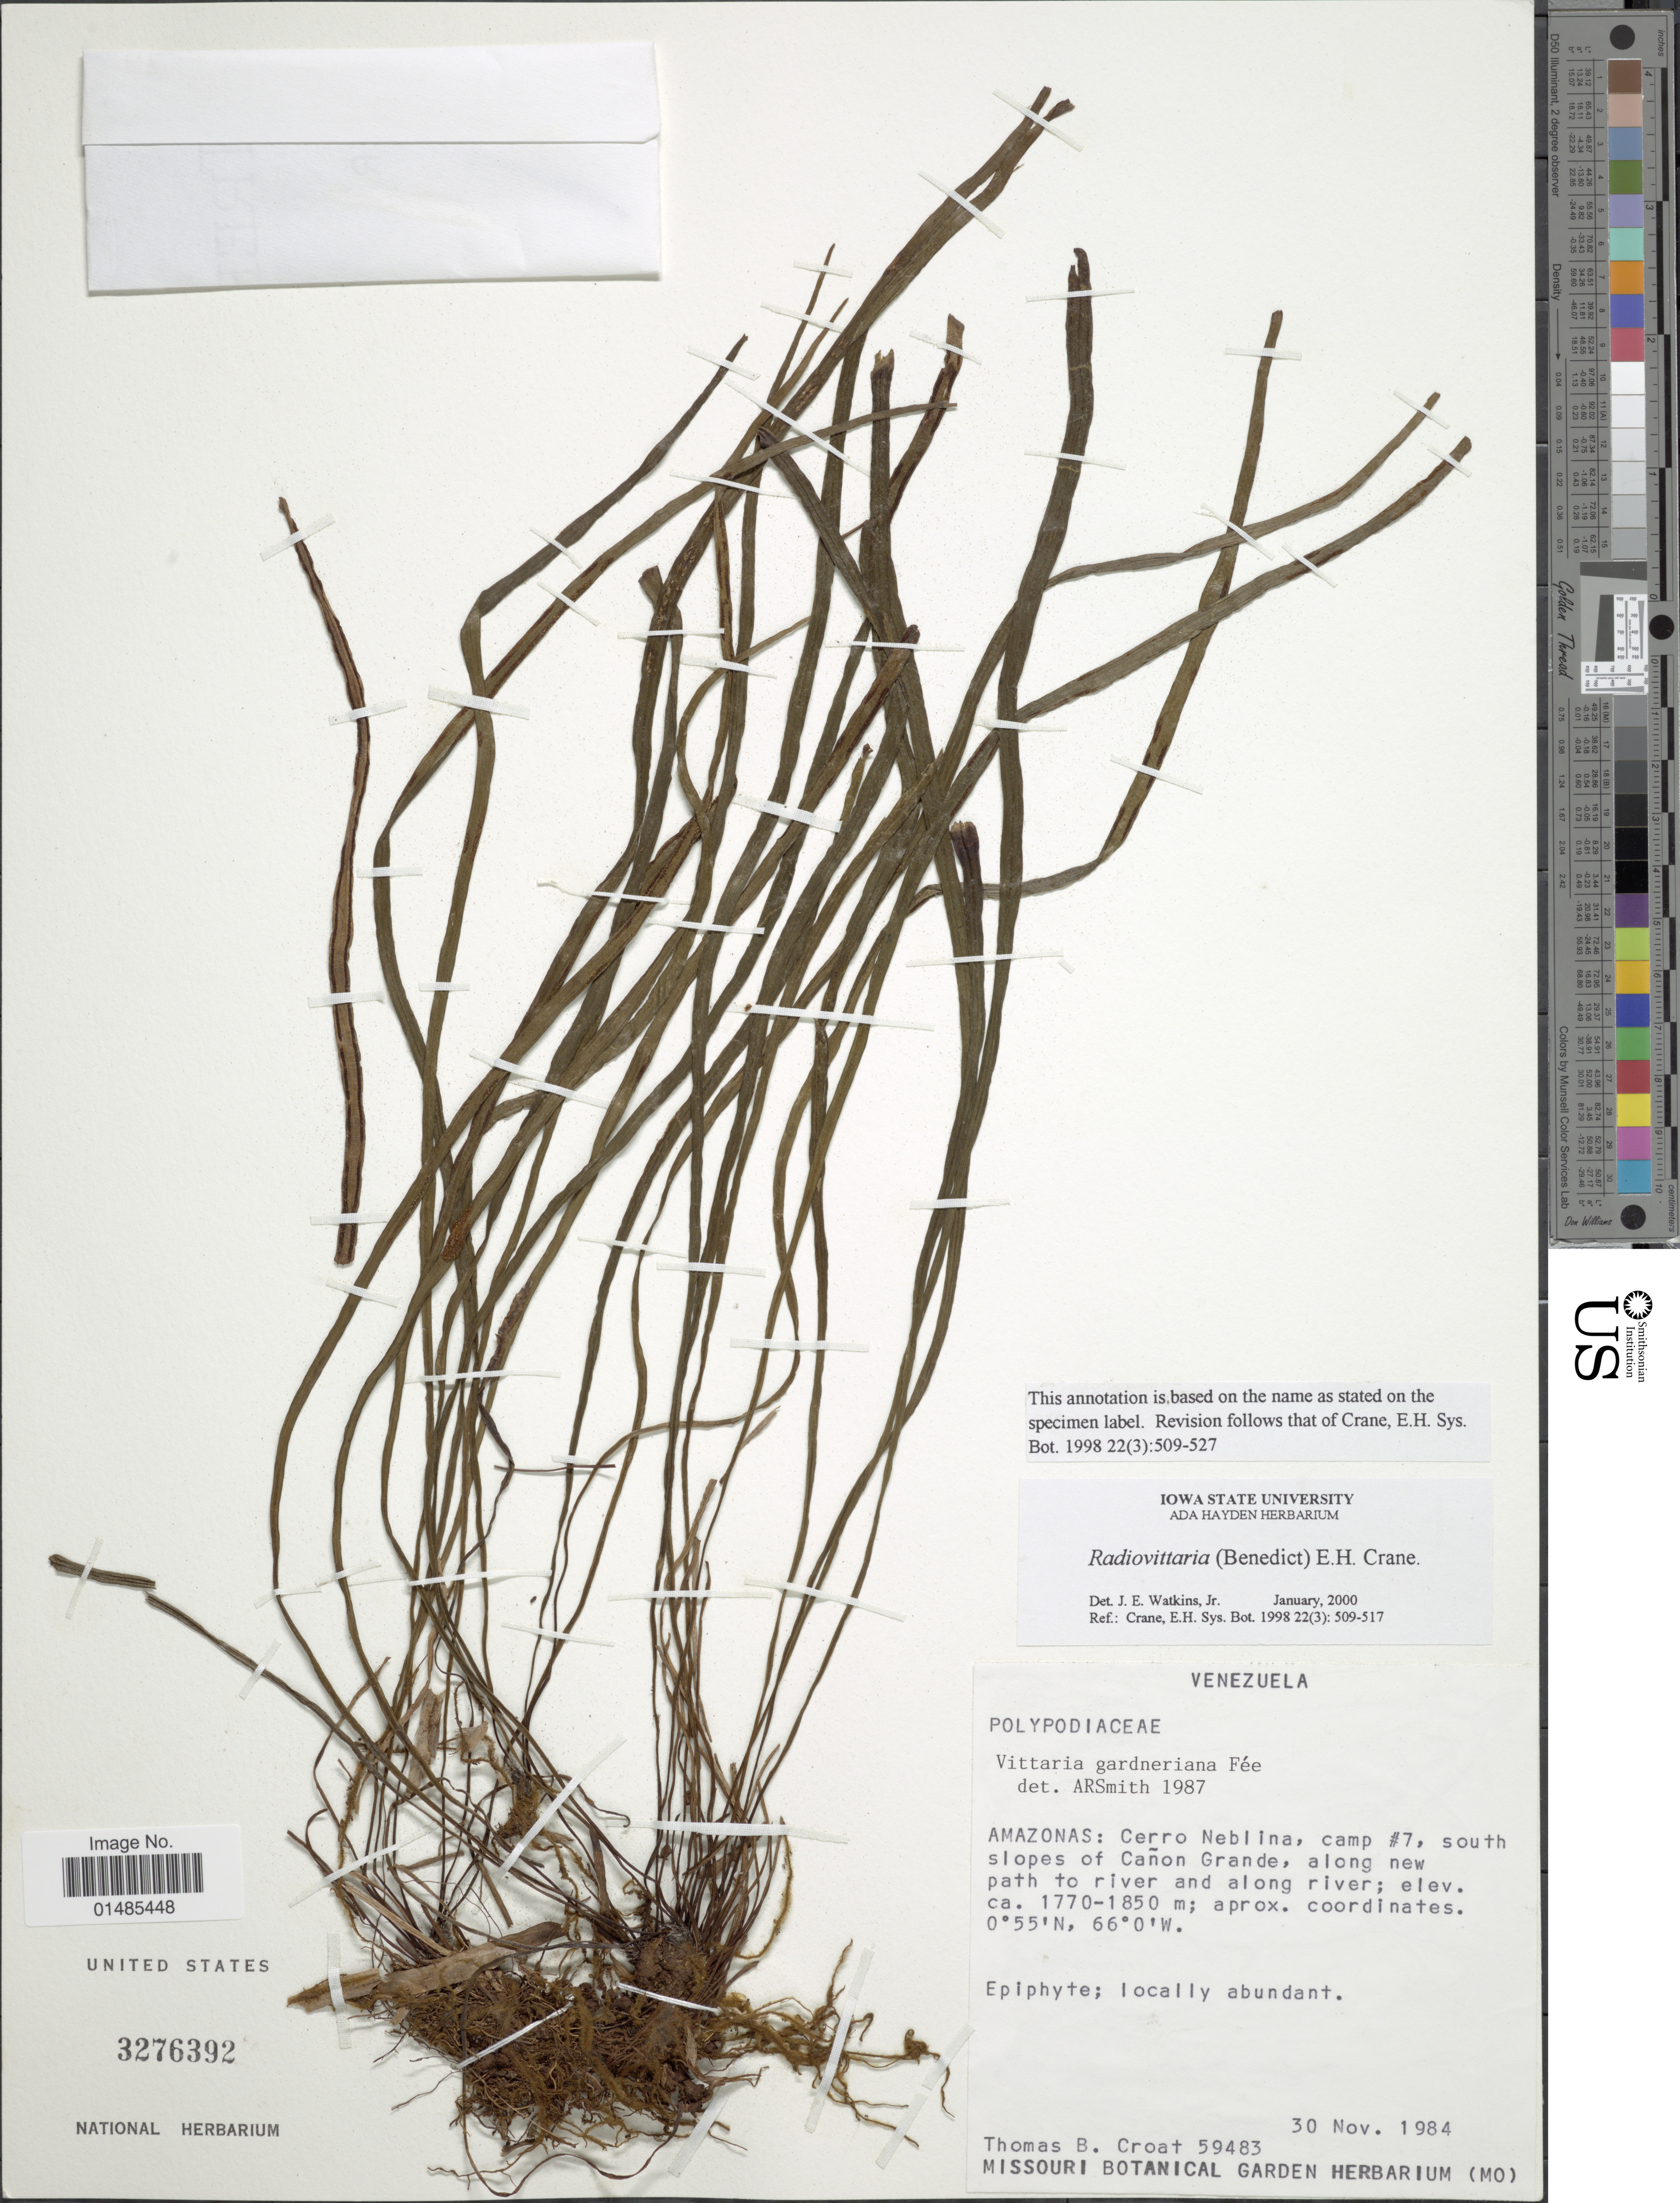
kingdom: Plantae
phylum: Tracheophyta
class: Polypodiopsida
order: Polypodiales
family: Pteridaceae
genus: Radiovittaria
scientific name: Radiovittaria gardneriana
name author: (Fée) E.H. Crane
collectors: T. B. Croat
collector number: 59483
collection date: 1984-11-30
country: Venezuela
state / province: Amazonas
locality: Cerro Neblina, camp #7, south slopes of Cañon Grande, along new path to river and along river.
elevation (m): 1770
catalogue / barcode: US 3276392